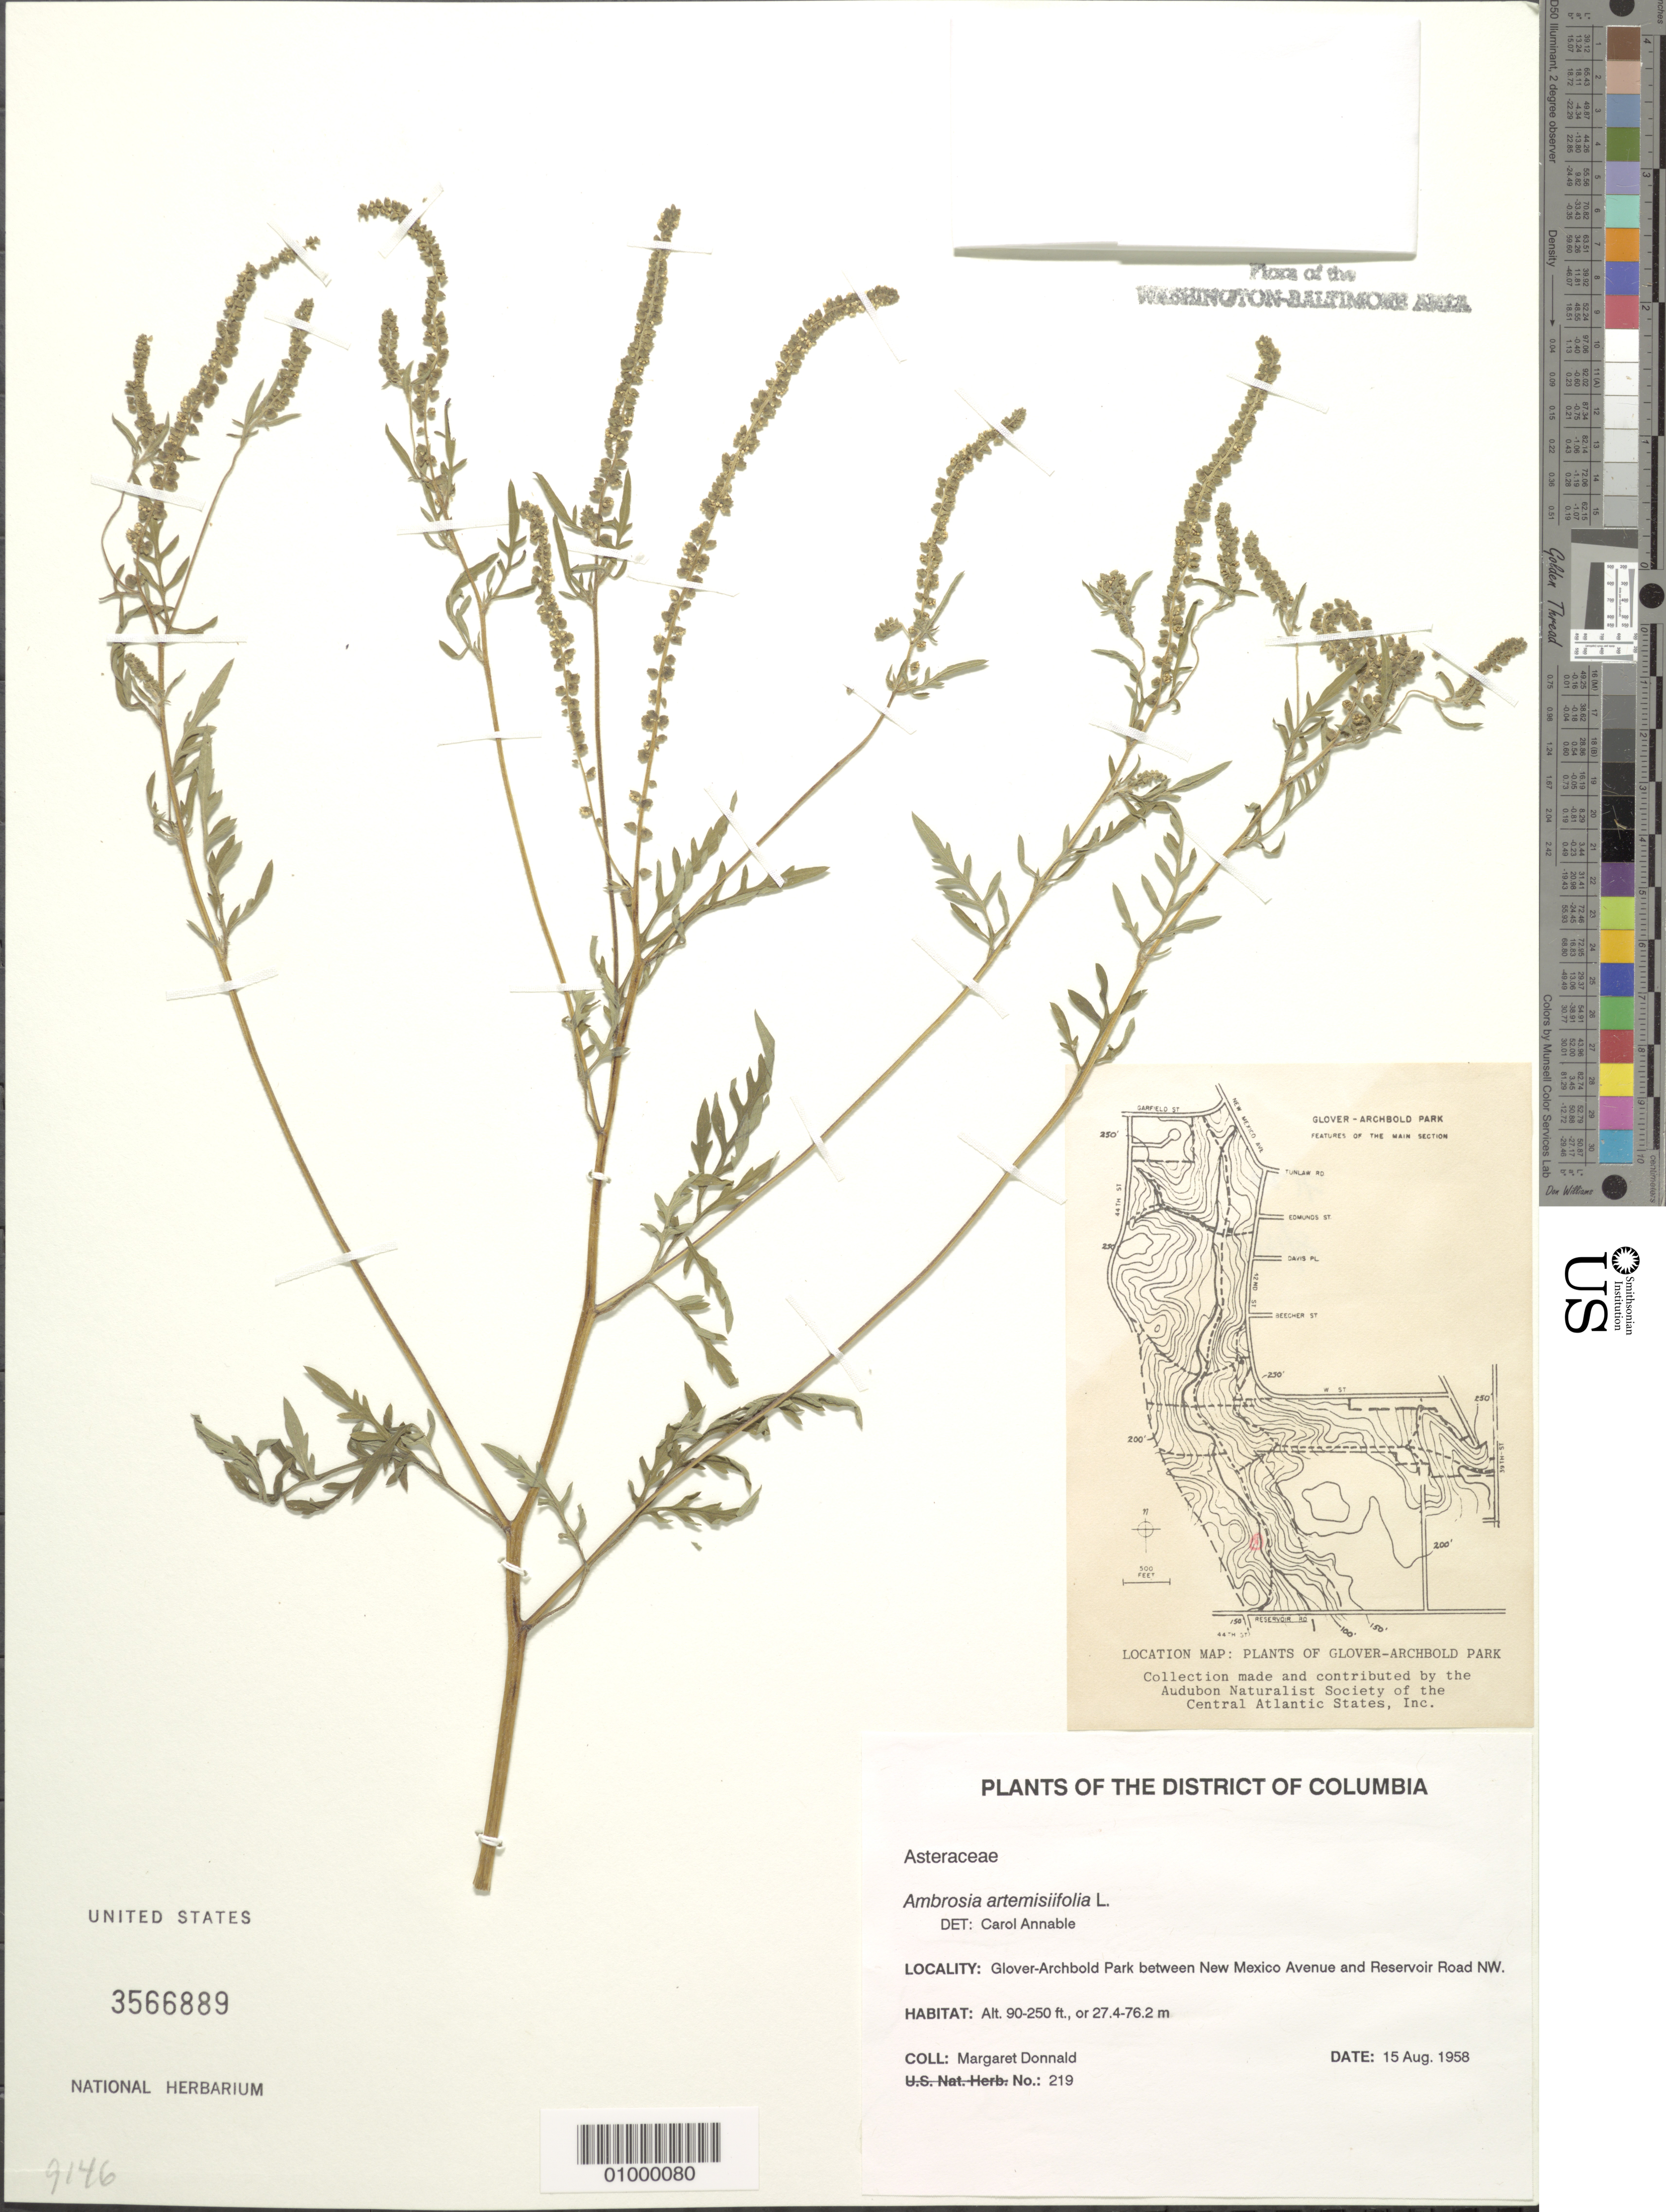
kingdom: Plantae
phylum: Tracheophyta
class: Magnoliopsida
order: Asterales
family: Asteraceae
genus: Ambrosia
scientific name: Ambrosia artemisiifolia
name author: L.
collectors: M. Donnald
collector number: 219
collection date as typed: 15 Aug 1958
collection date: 1958-08-15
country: United States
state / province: District of Columbia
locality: Glover-Archbold Park between New Mexico Avenue and Reservoir Road NW.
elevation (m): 27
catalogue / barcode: US 3566889